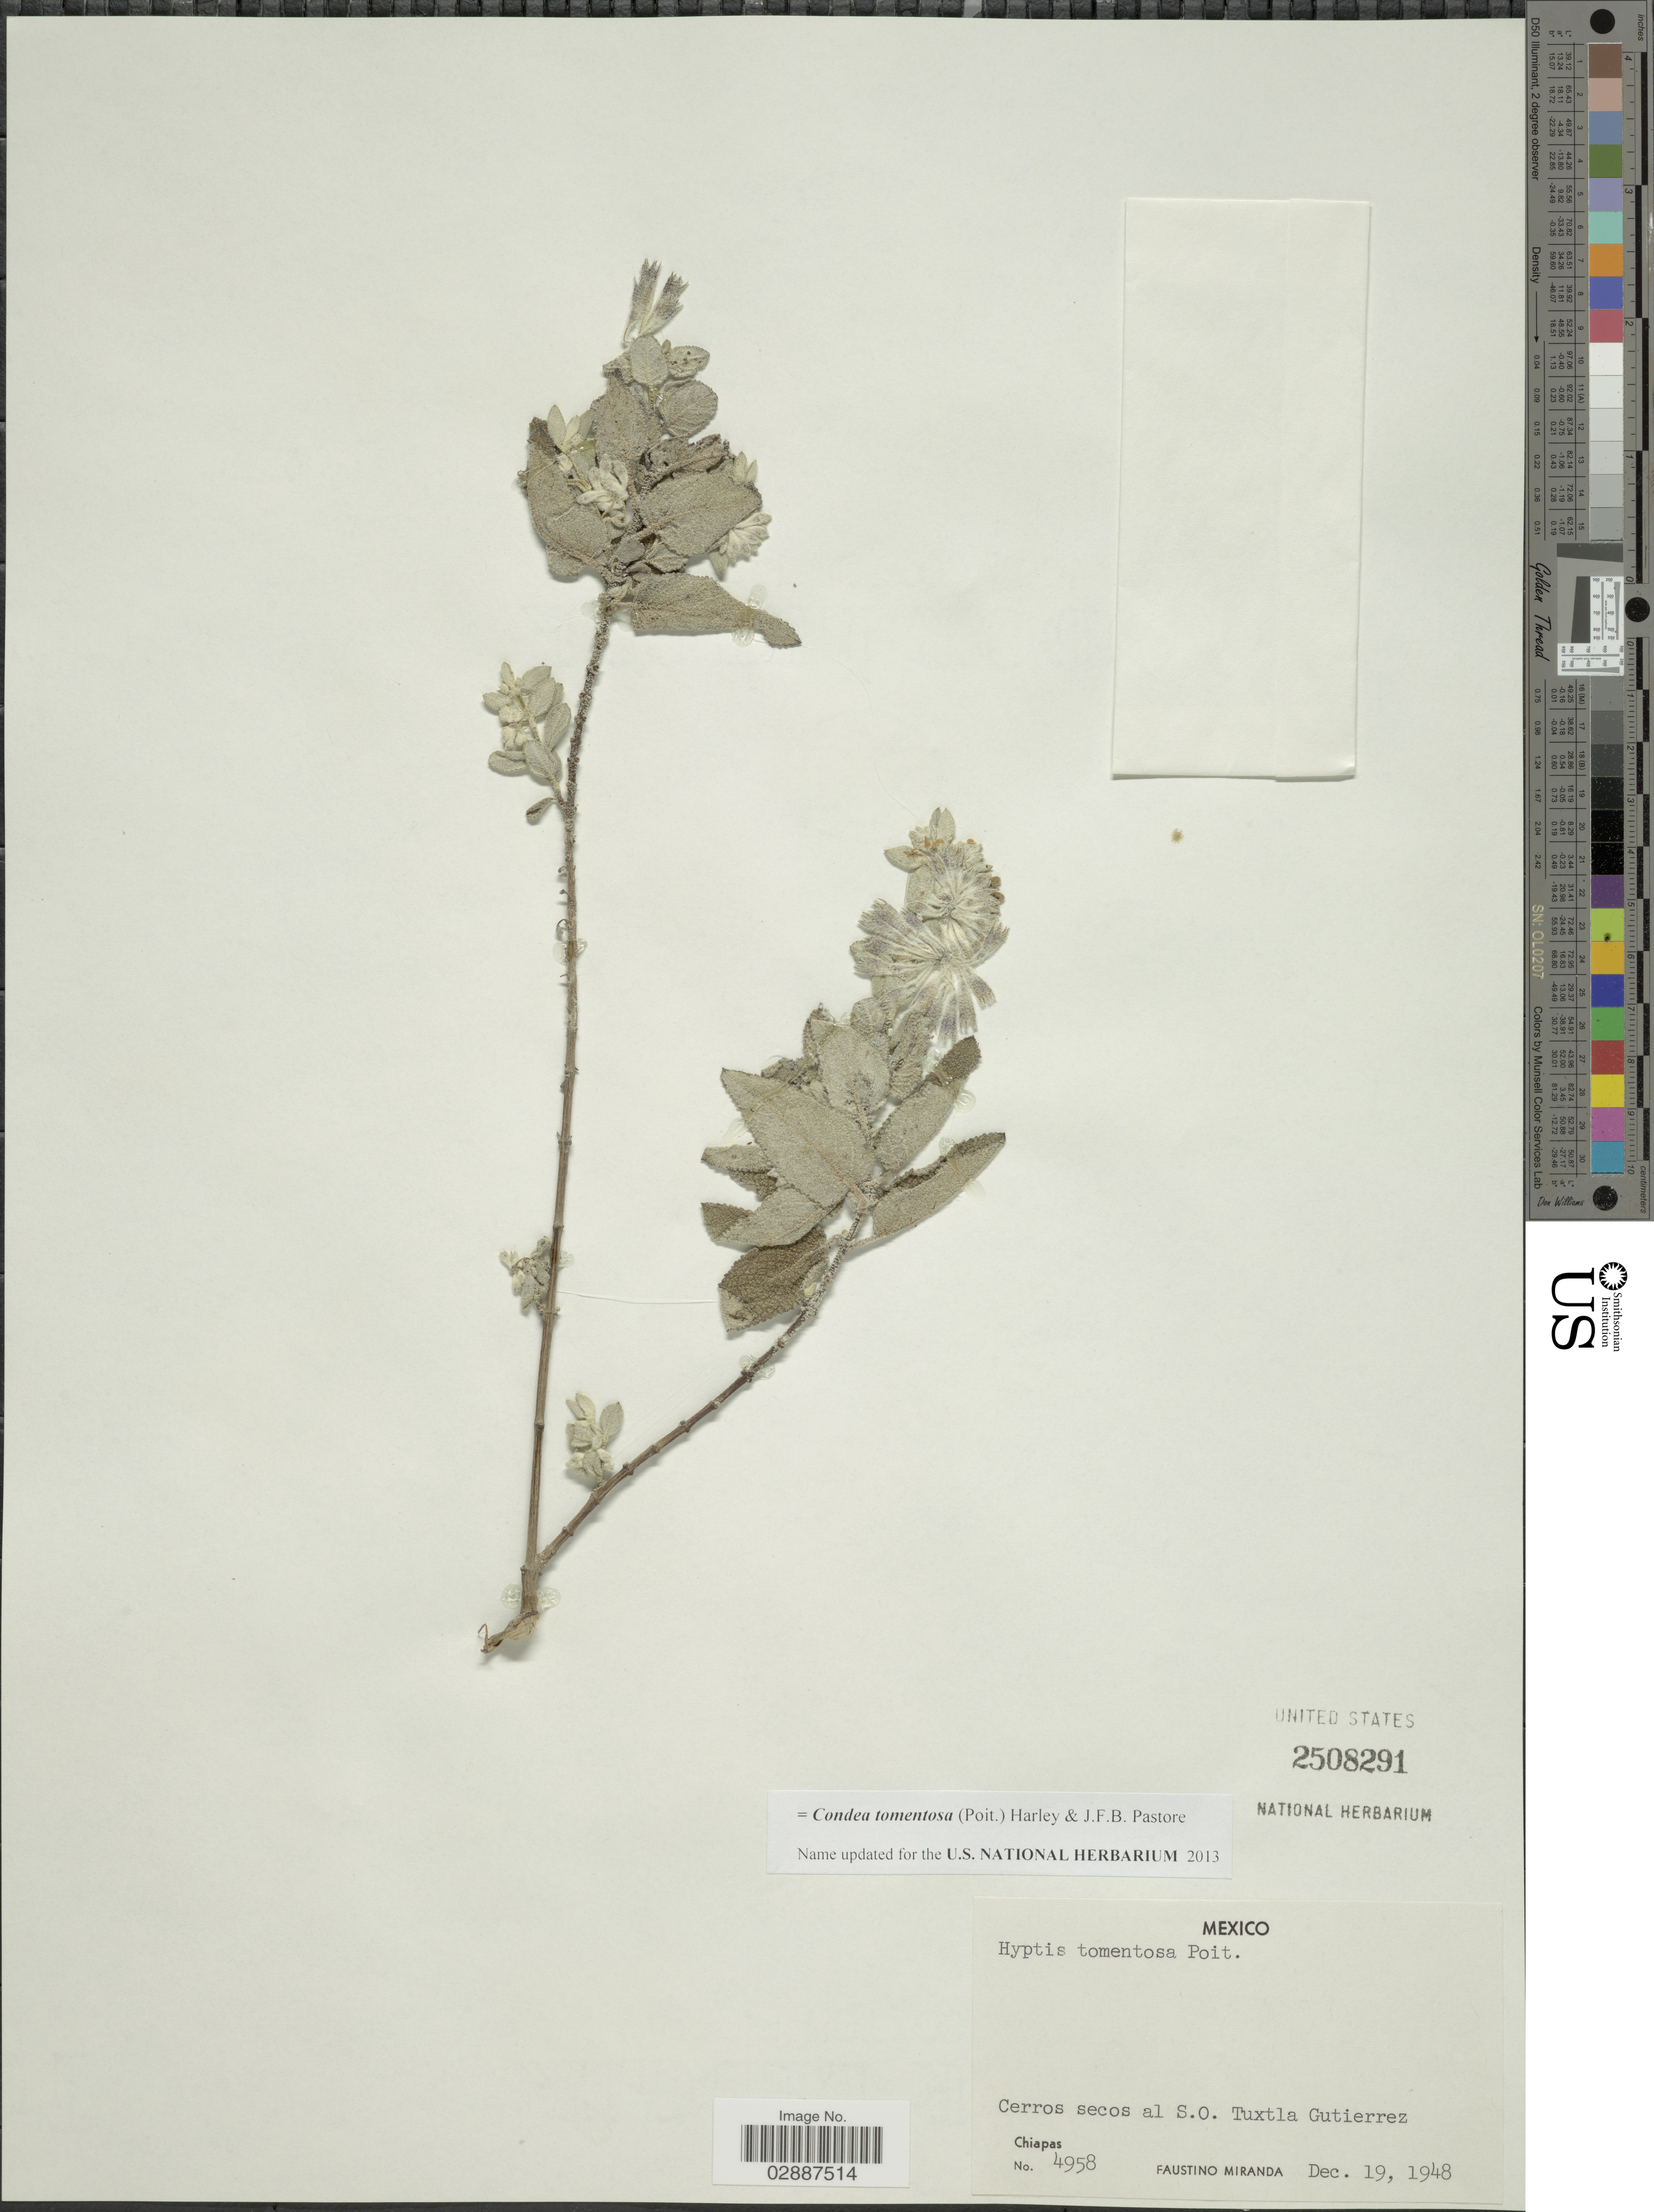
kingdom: Plantae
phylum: Tracheophyta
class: Magnoliopsida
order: Lamiales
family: Lamiaceae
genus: Condea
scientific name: Condea tomentosa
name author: (Poit.) Harley & J.F.B. Pastore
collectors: F. Miranda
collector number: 4958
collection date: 1948-12-19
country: Mexico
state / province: Chiapas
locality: Cerros secos al S.O. Tuxtla Gutierrez.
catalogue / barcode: US 2508291